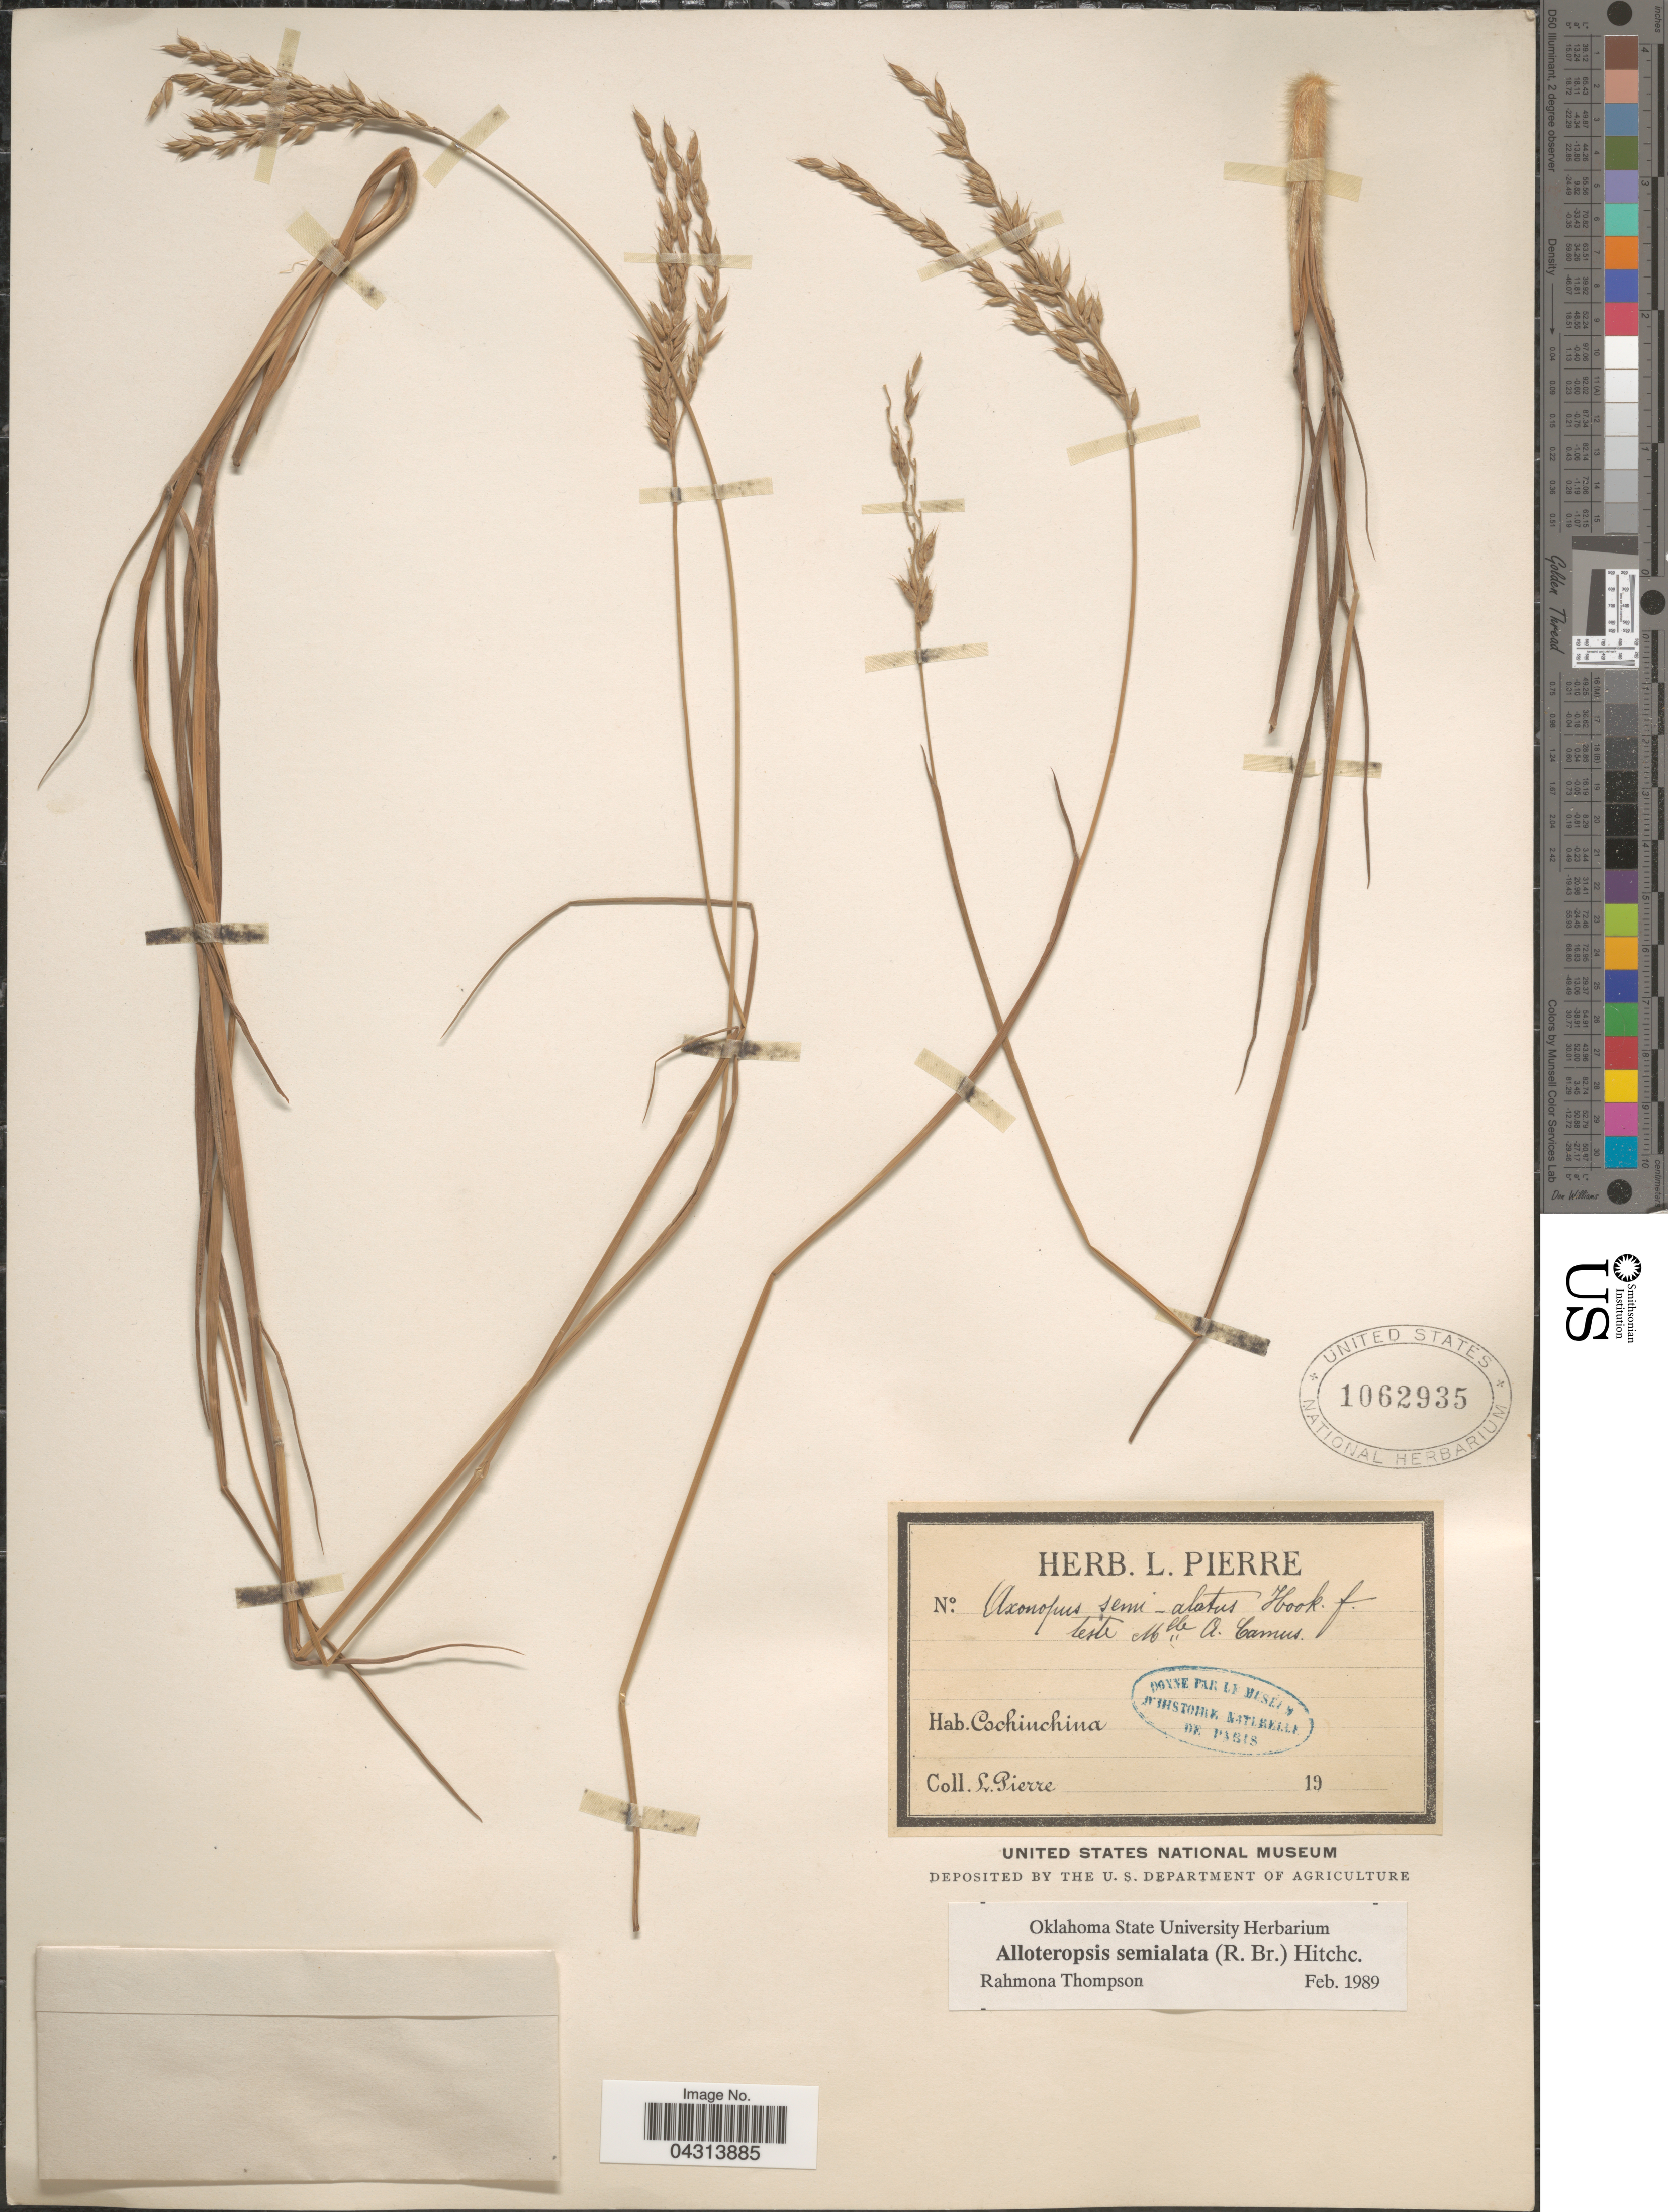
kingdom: Plantae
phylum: Tracheophyta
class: Liliopsida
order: Poales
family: Poaceae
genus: Alloteropsis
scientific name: Alloteropsis semialata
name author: (R. Br.) Hitchc.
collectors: L. Pierre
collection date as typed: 19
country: Vietnam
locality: Cochinchina.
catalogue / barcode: US 1062935